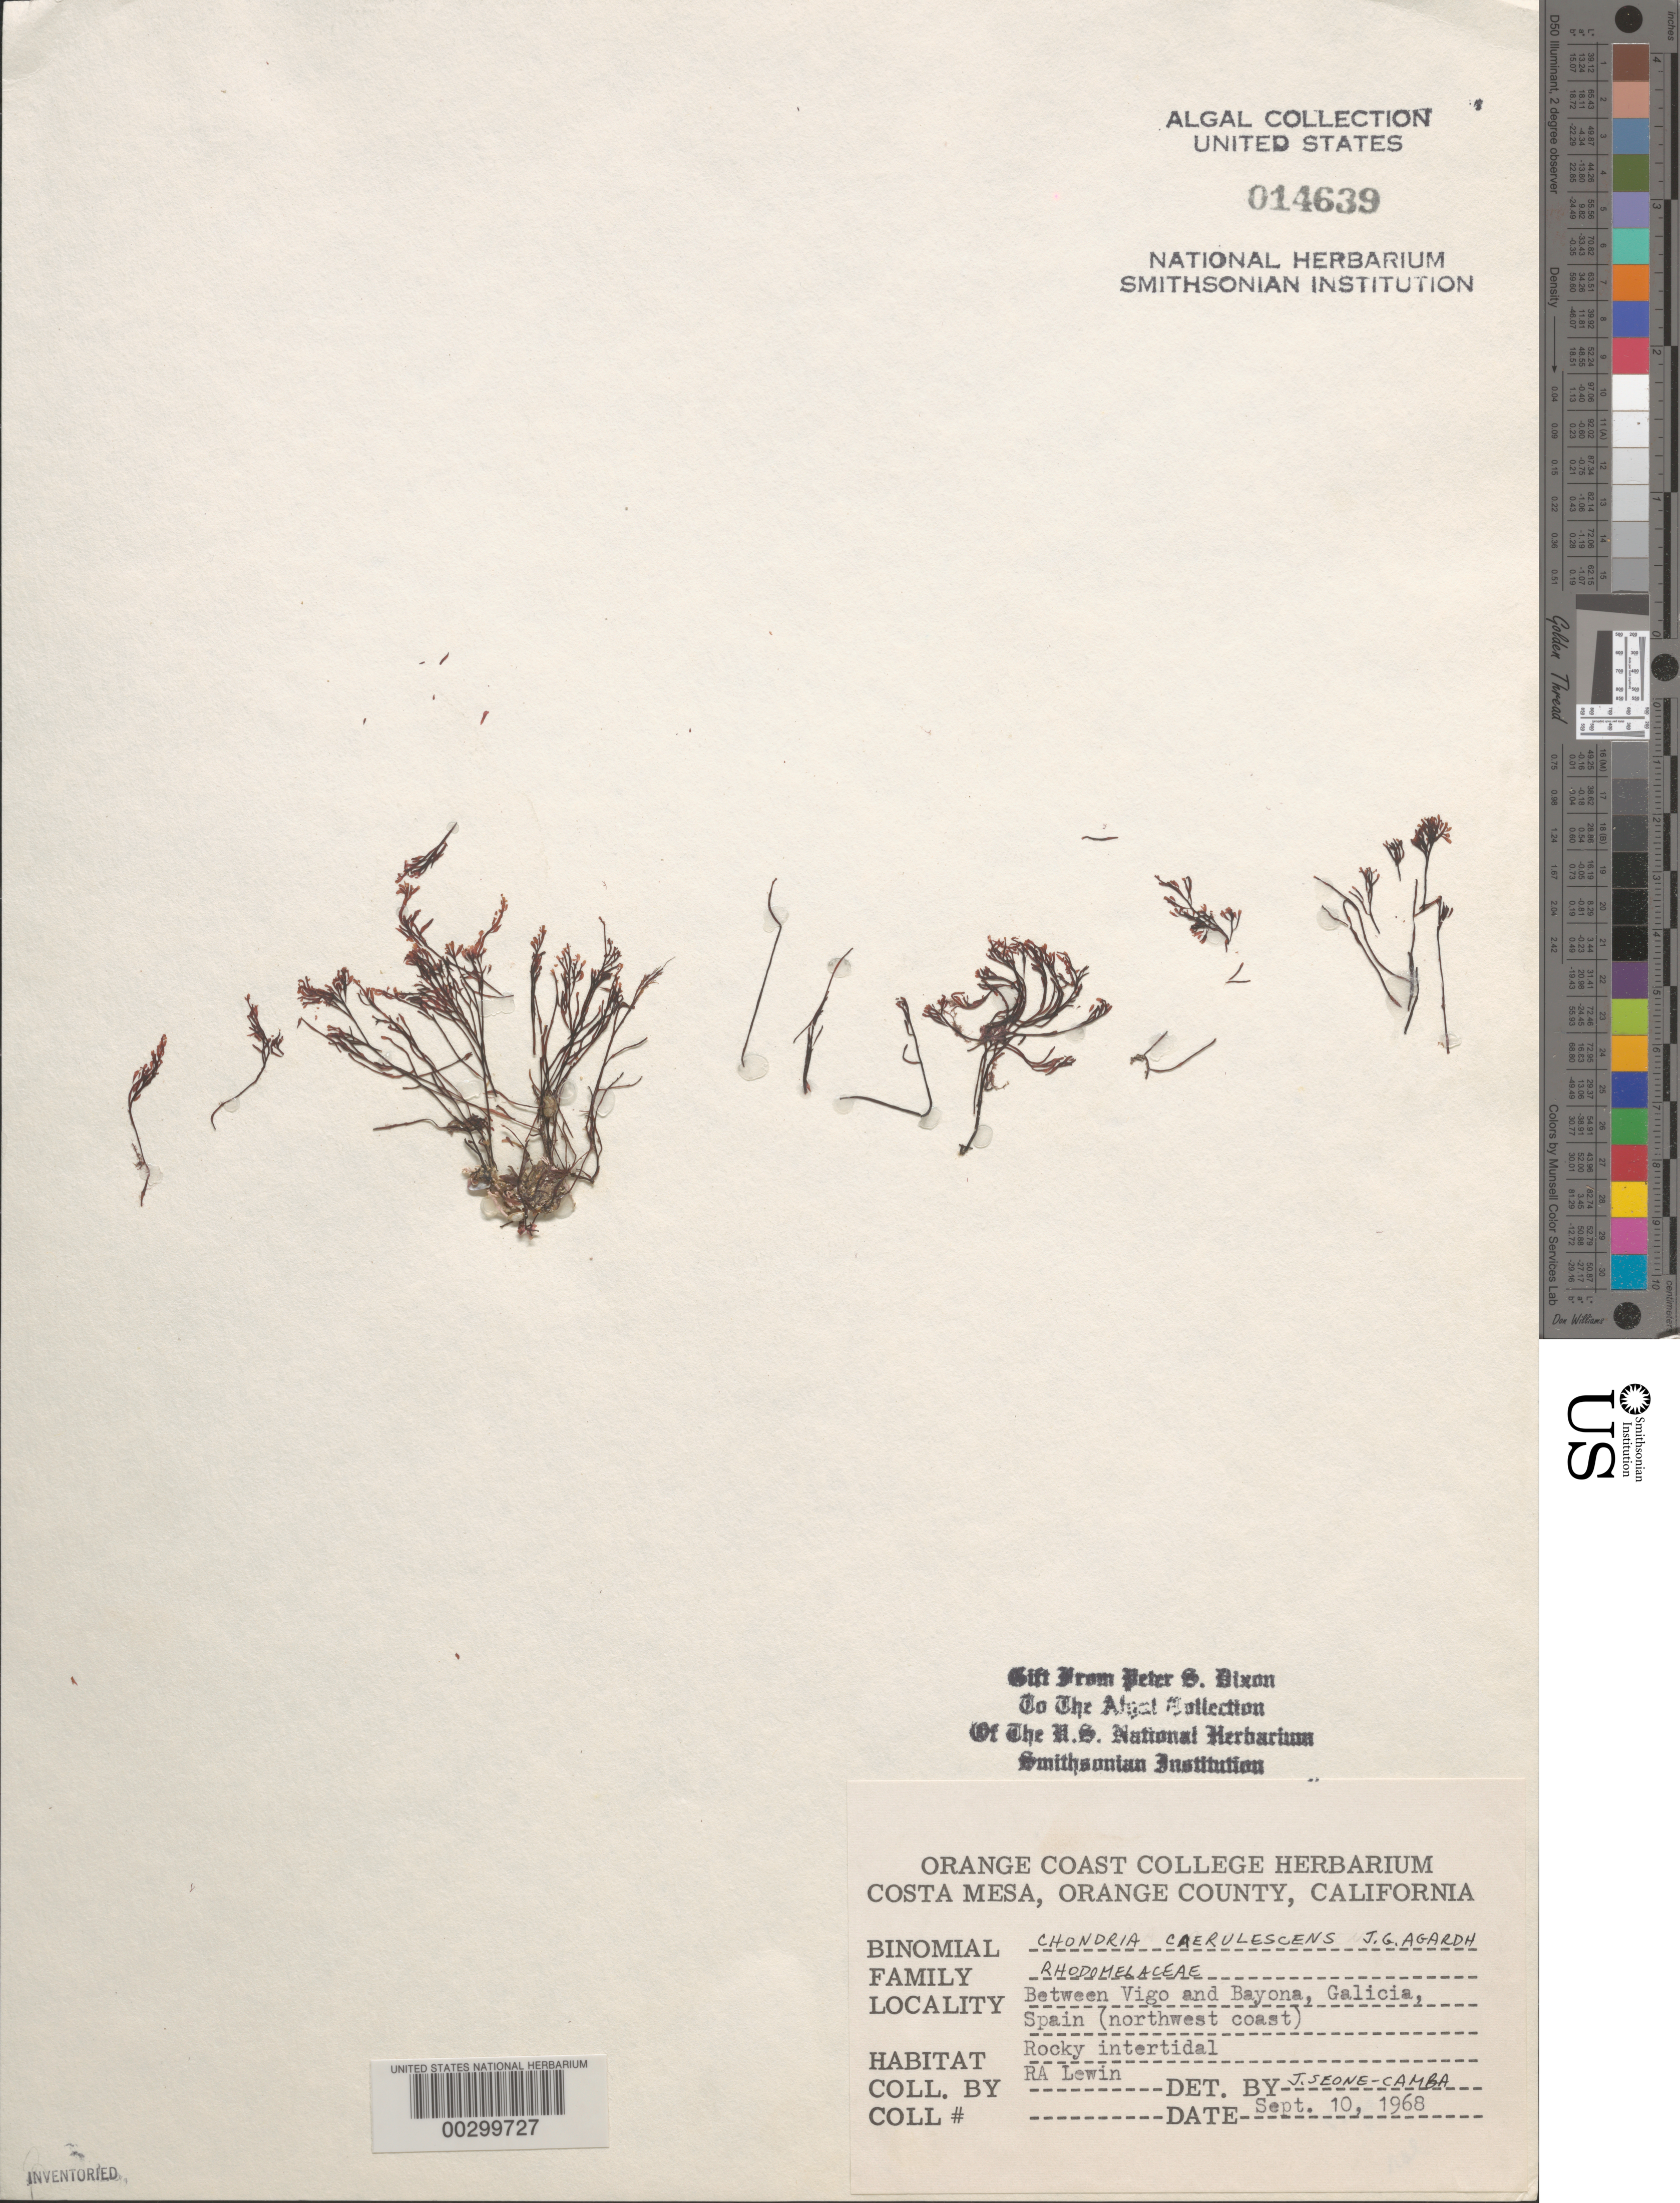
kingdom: Plantae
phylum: Rhodophyta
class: Florideophyceae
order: Ceramiales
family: Rhodomelaceae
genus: Chondria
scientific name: Chondria caerulescens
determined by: SEONE-CAMBA, J.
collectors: R. Lewin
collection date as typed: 10 Sep 1968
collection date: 1968-09-10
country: Spain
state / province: Galicia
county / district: Pontevedra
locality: Between vigo and bayona, galicia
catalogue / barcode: US 14639